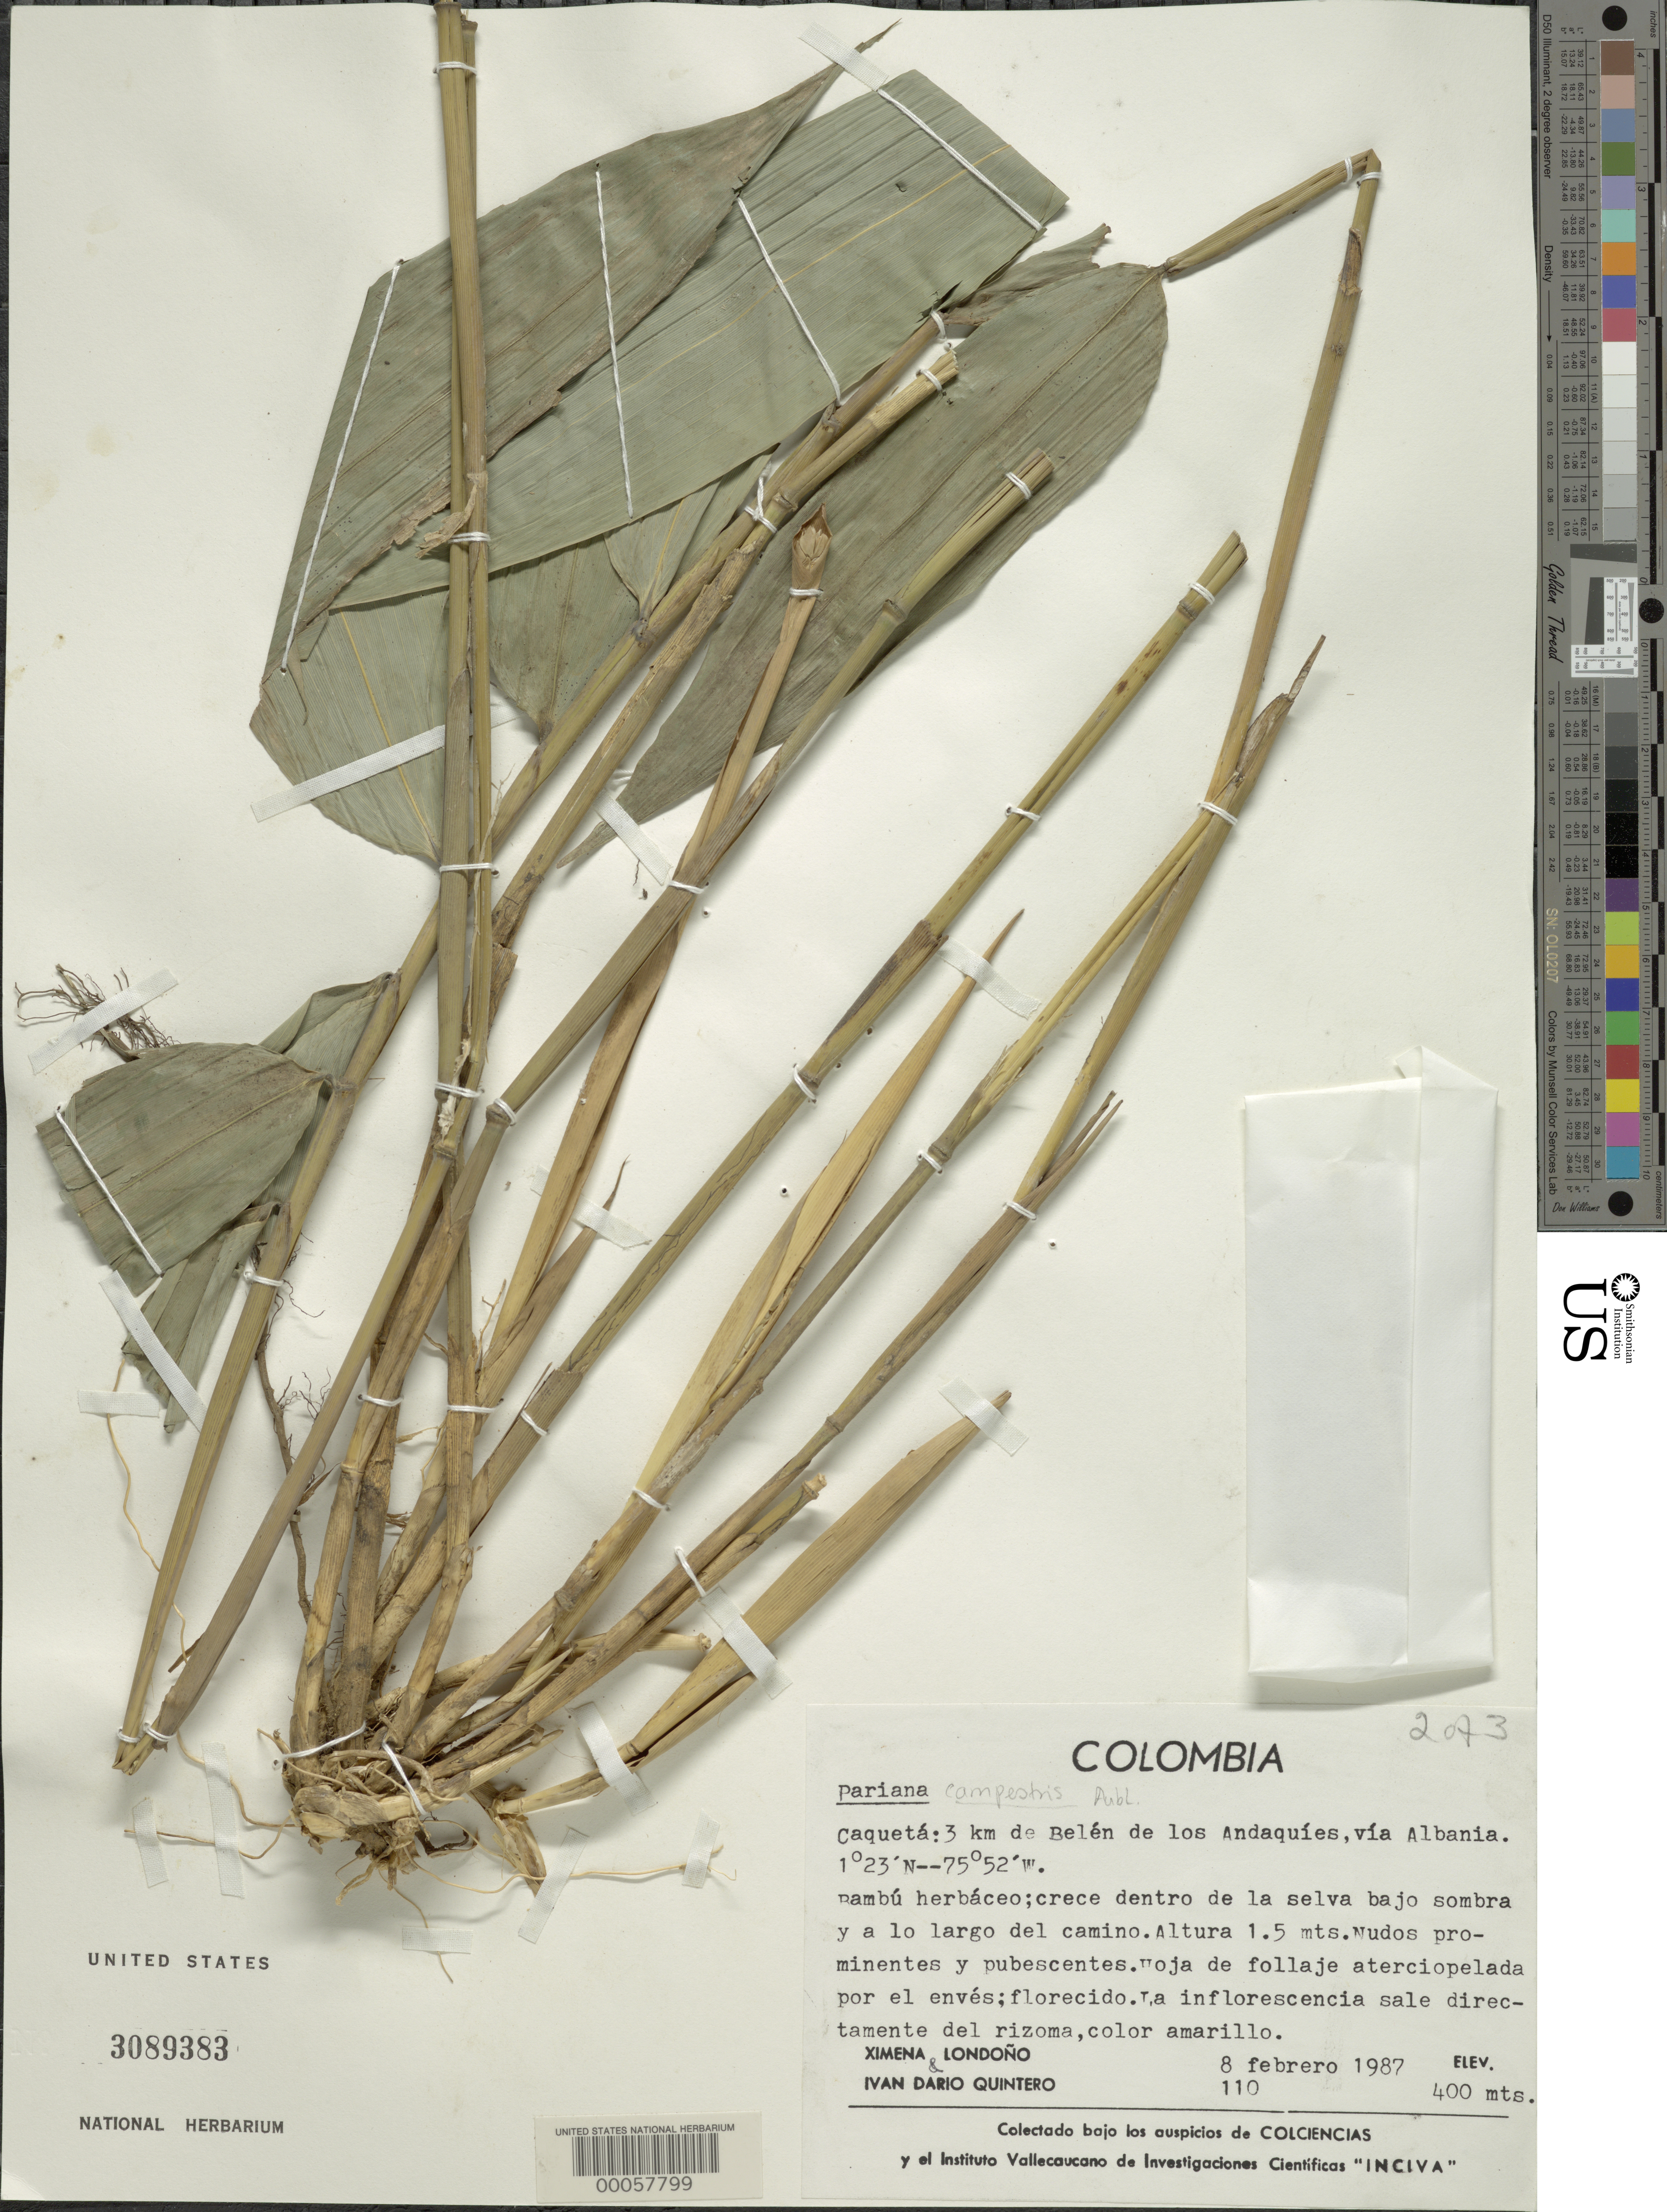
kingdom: Plantae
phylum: Tracheophyta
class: Liliopsida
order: Poales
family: Poaceae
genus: Pariana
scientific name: Pariana sp.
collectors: X. Londoño & I. Quintero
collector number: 110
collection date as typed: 08 Feb 1987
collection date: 1987-02-08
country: Colombia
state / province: Caquetá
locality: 3 km from Belem de los Andaquies, Albania Road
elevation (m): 400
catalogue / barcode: US 3089383